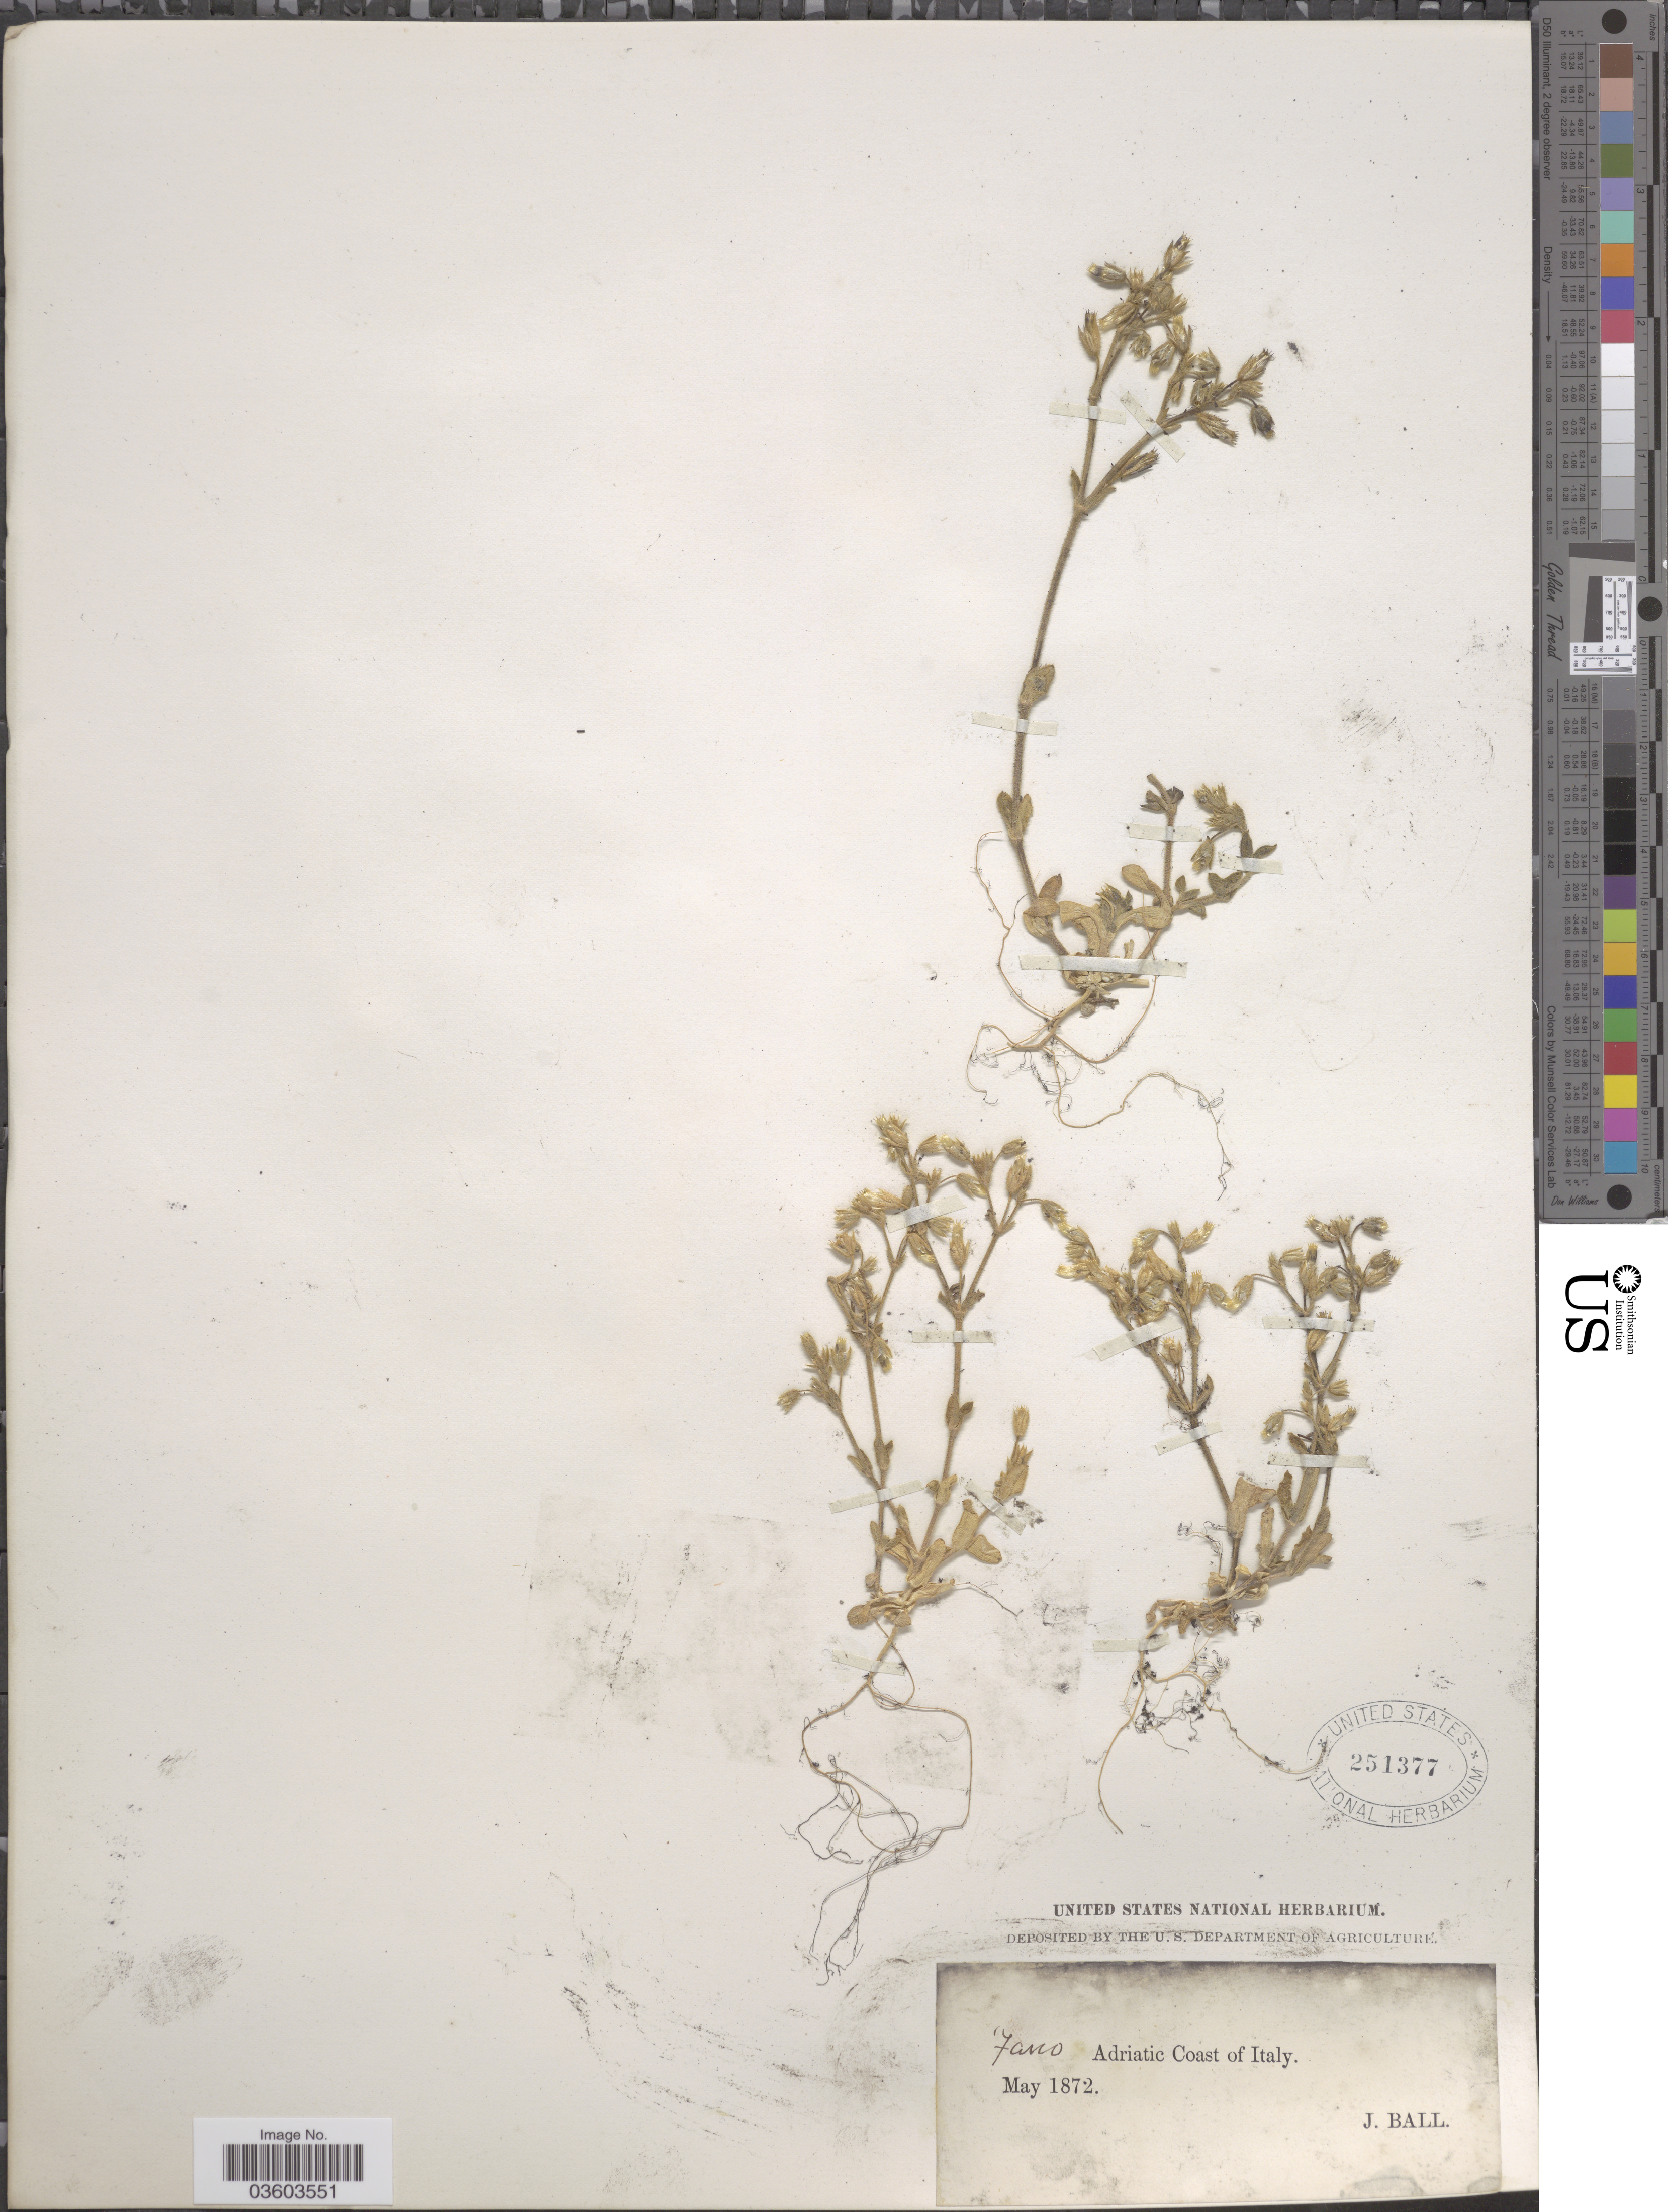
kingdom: Plantae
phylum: Tracheophyta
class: Magnoliopsida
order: Caryophyllales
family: Caryophyllaceae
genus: Cerastium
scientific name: Cerastium sp.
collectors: J. Ball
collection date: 1872-05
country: Italy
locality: Fano. Adriatic Coast of Italy.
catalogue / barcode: US 251377